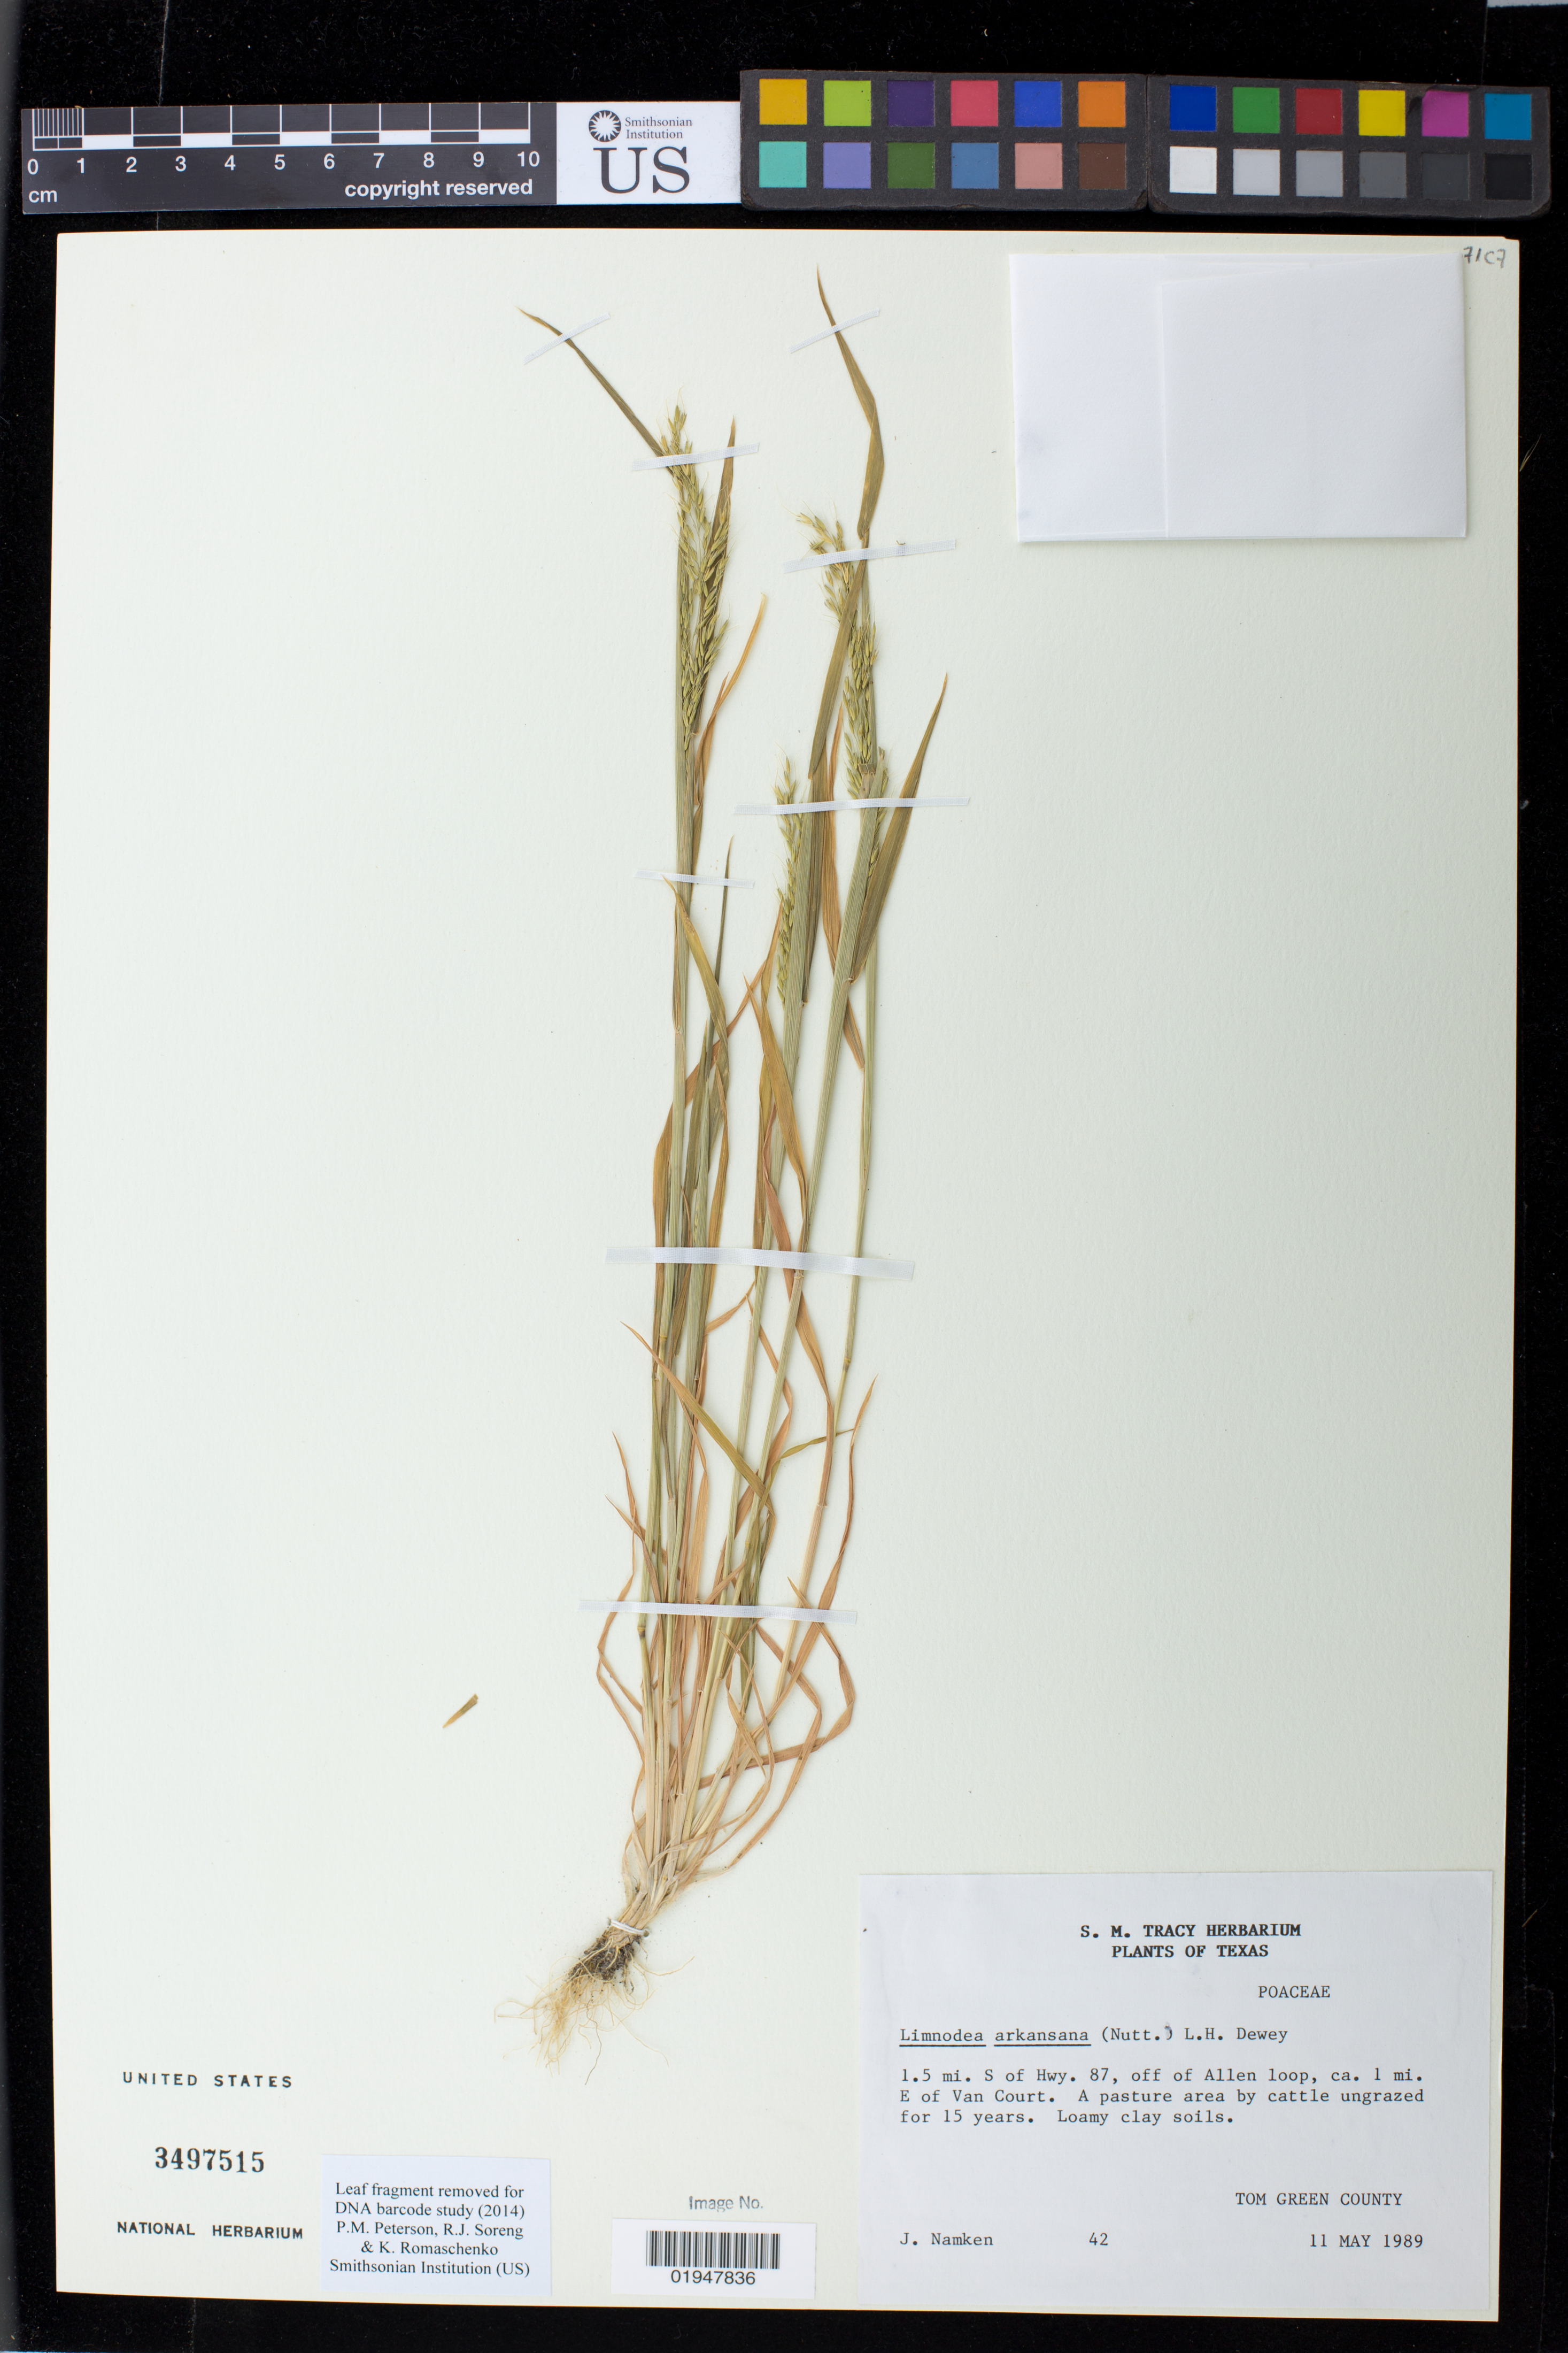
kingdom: Plantae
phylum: Tracheophyta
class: Liliopsida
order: Poales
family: Poaceae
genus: Limnodea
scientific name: Limnodea arkansana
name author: (Nutt.) L.H. Dewey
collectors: J. Namken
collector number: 42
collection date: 1989-05-11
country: United States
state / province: Texas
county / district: Tom Green County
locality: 1.5 mi. S of Hwy. 87, off of Allen loop, ca. 1 mi. E of Van Court [Vancourt]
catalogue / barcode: US 3497515